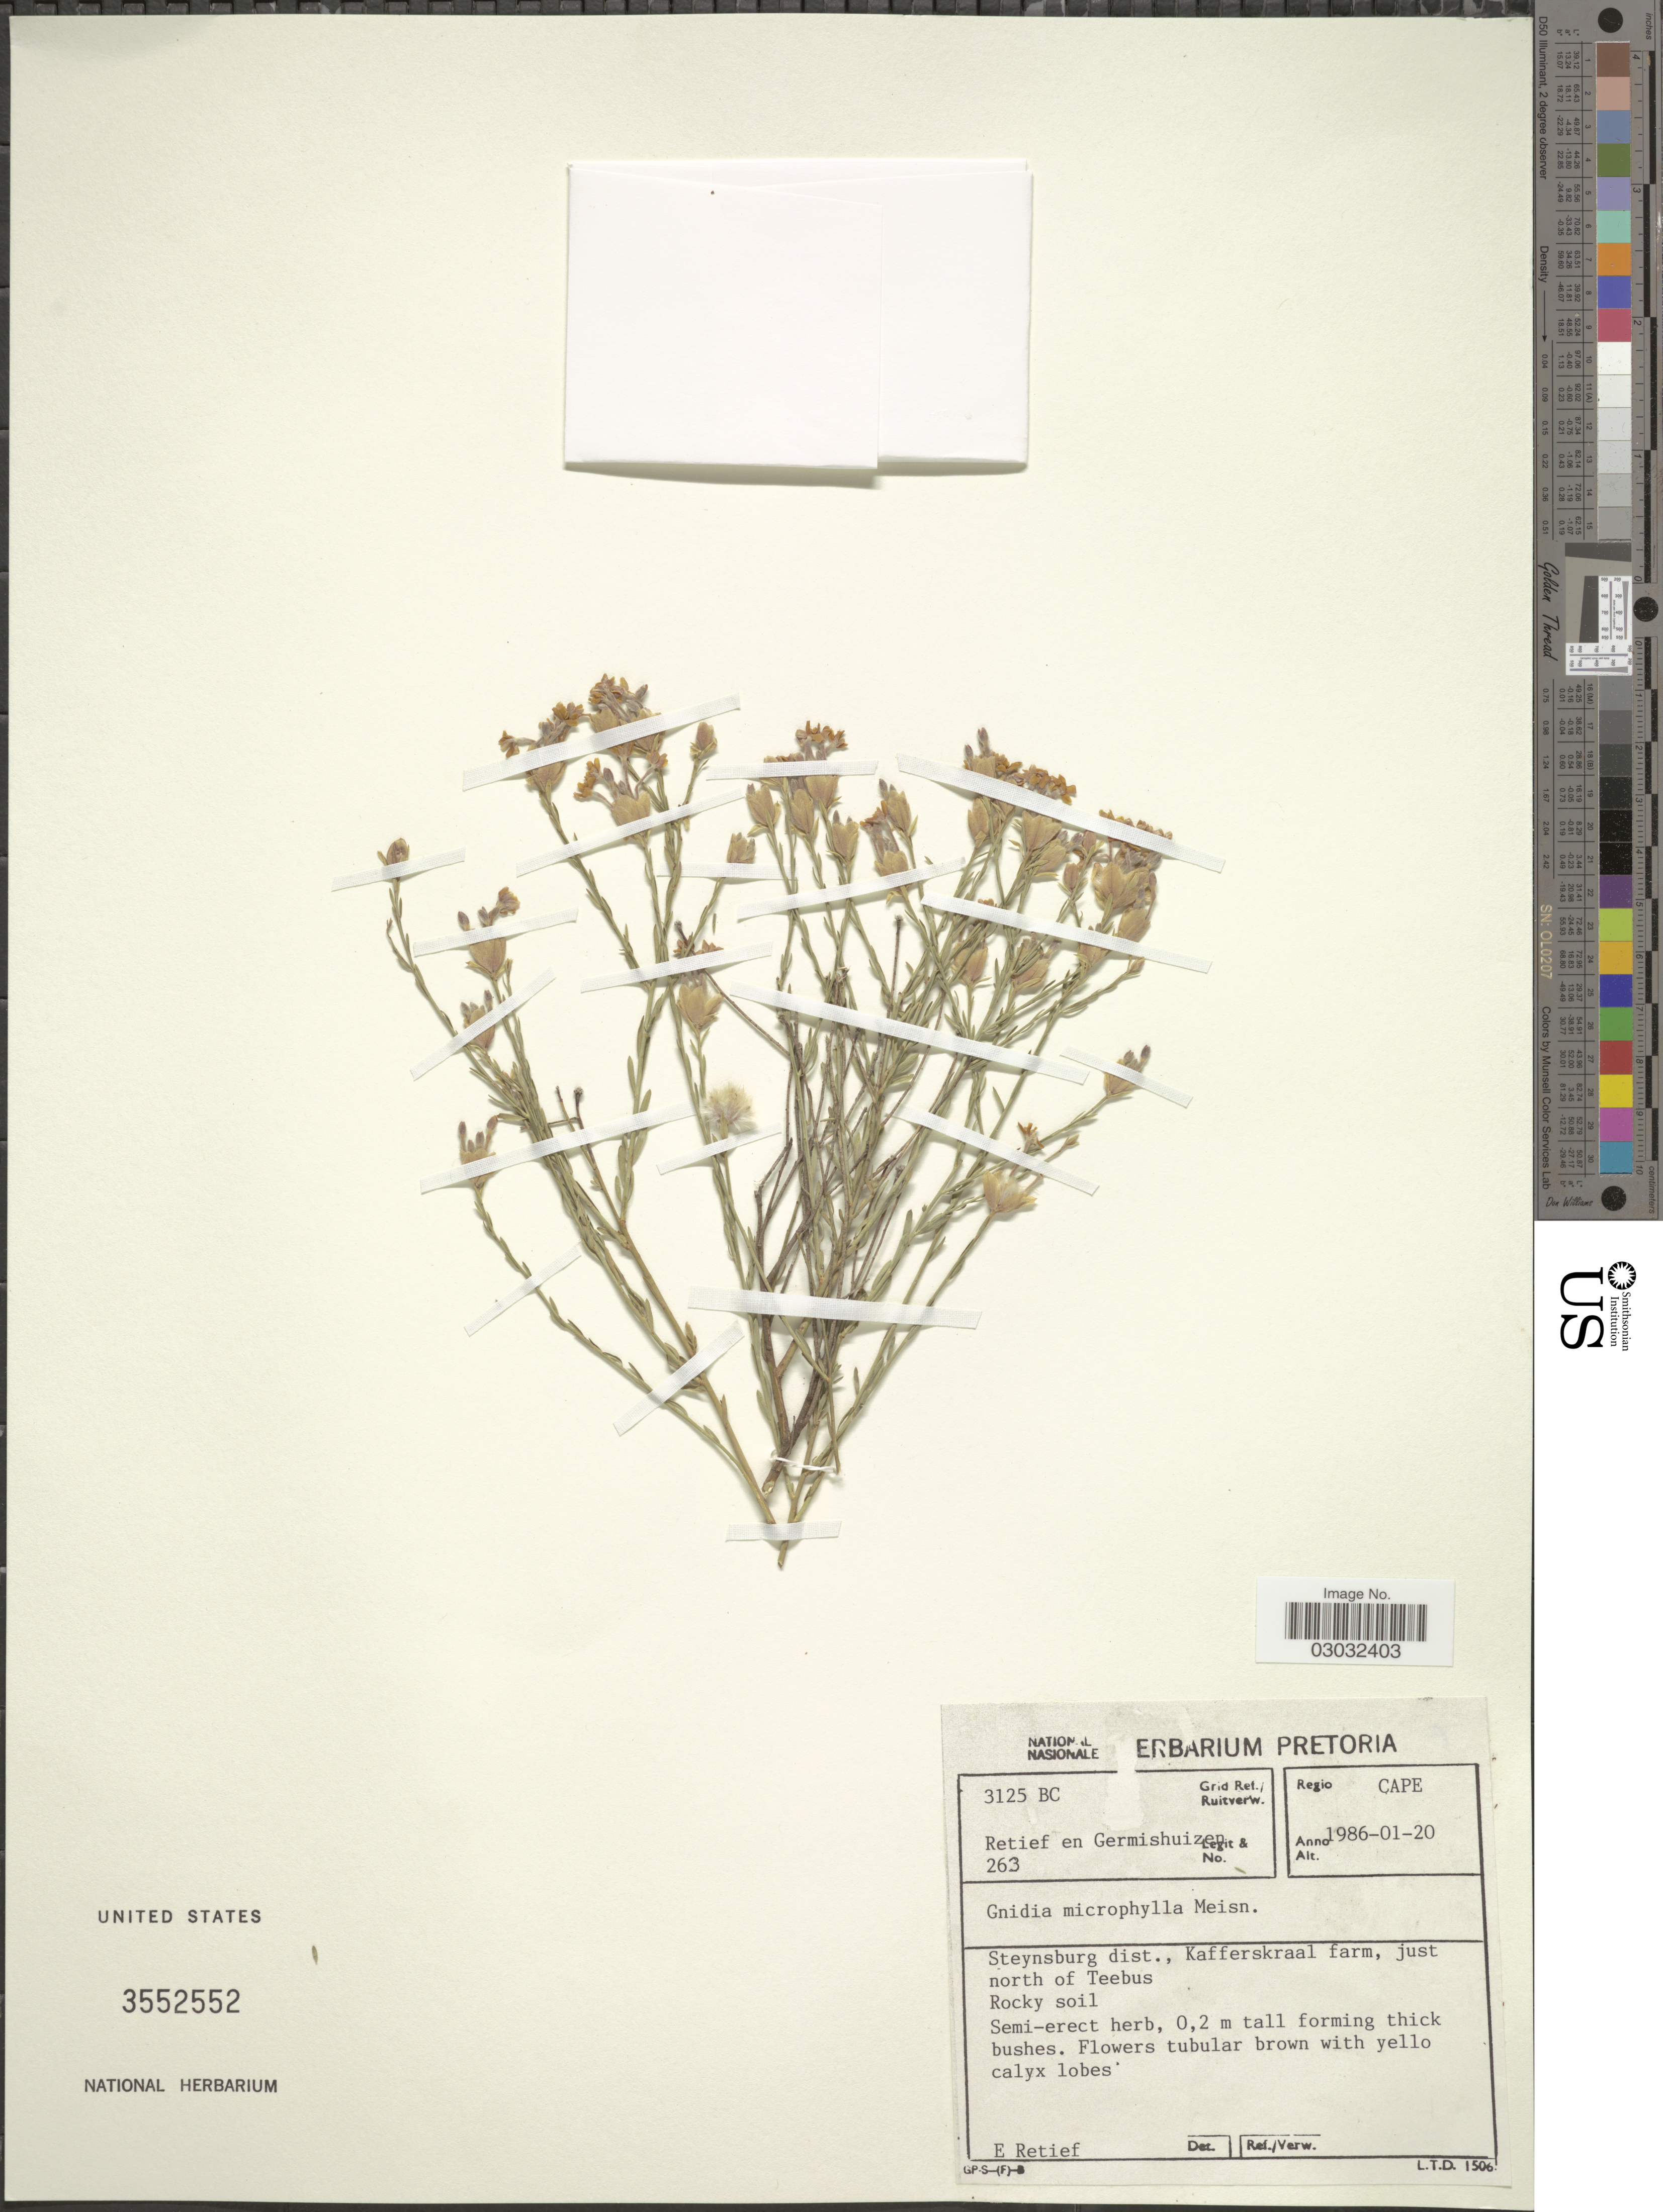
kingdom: Plantae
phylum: Tracheophyta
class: Magnoliopsida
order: Malvales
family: Thymelaeaceae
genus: Lasiosiphon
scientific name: Lasiosiphon microphyllus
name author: (Meisn.) Meisn.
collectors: -. Retief & Germishuizen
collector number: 263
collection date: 1986-01-20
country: South Africa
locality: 3125 BC Grid Ref./ Ruitverw. Regio Cape. Steynsburg dist., Kafferskraal farm, just north of Teebus.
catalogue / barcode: US 3552552